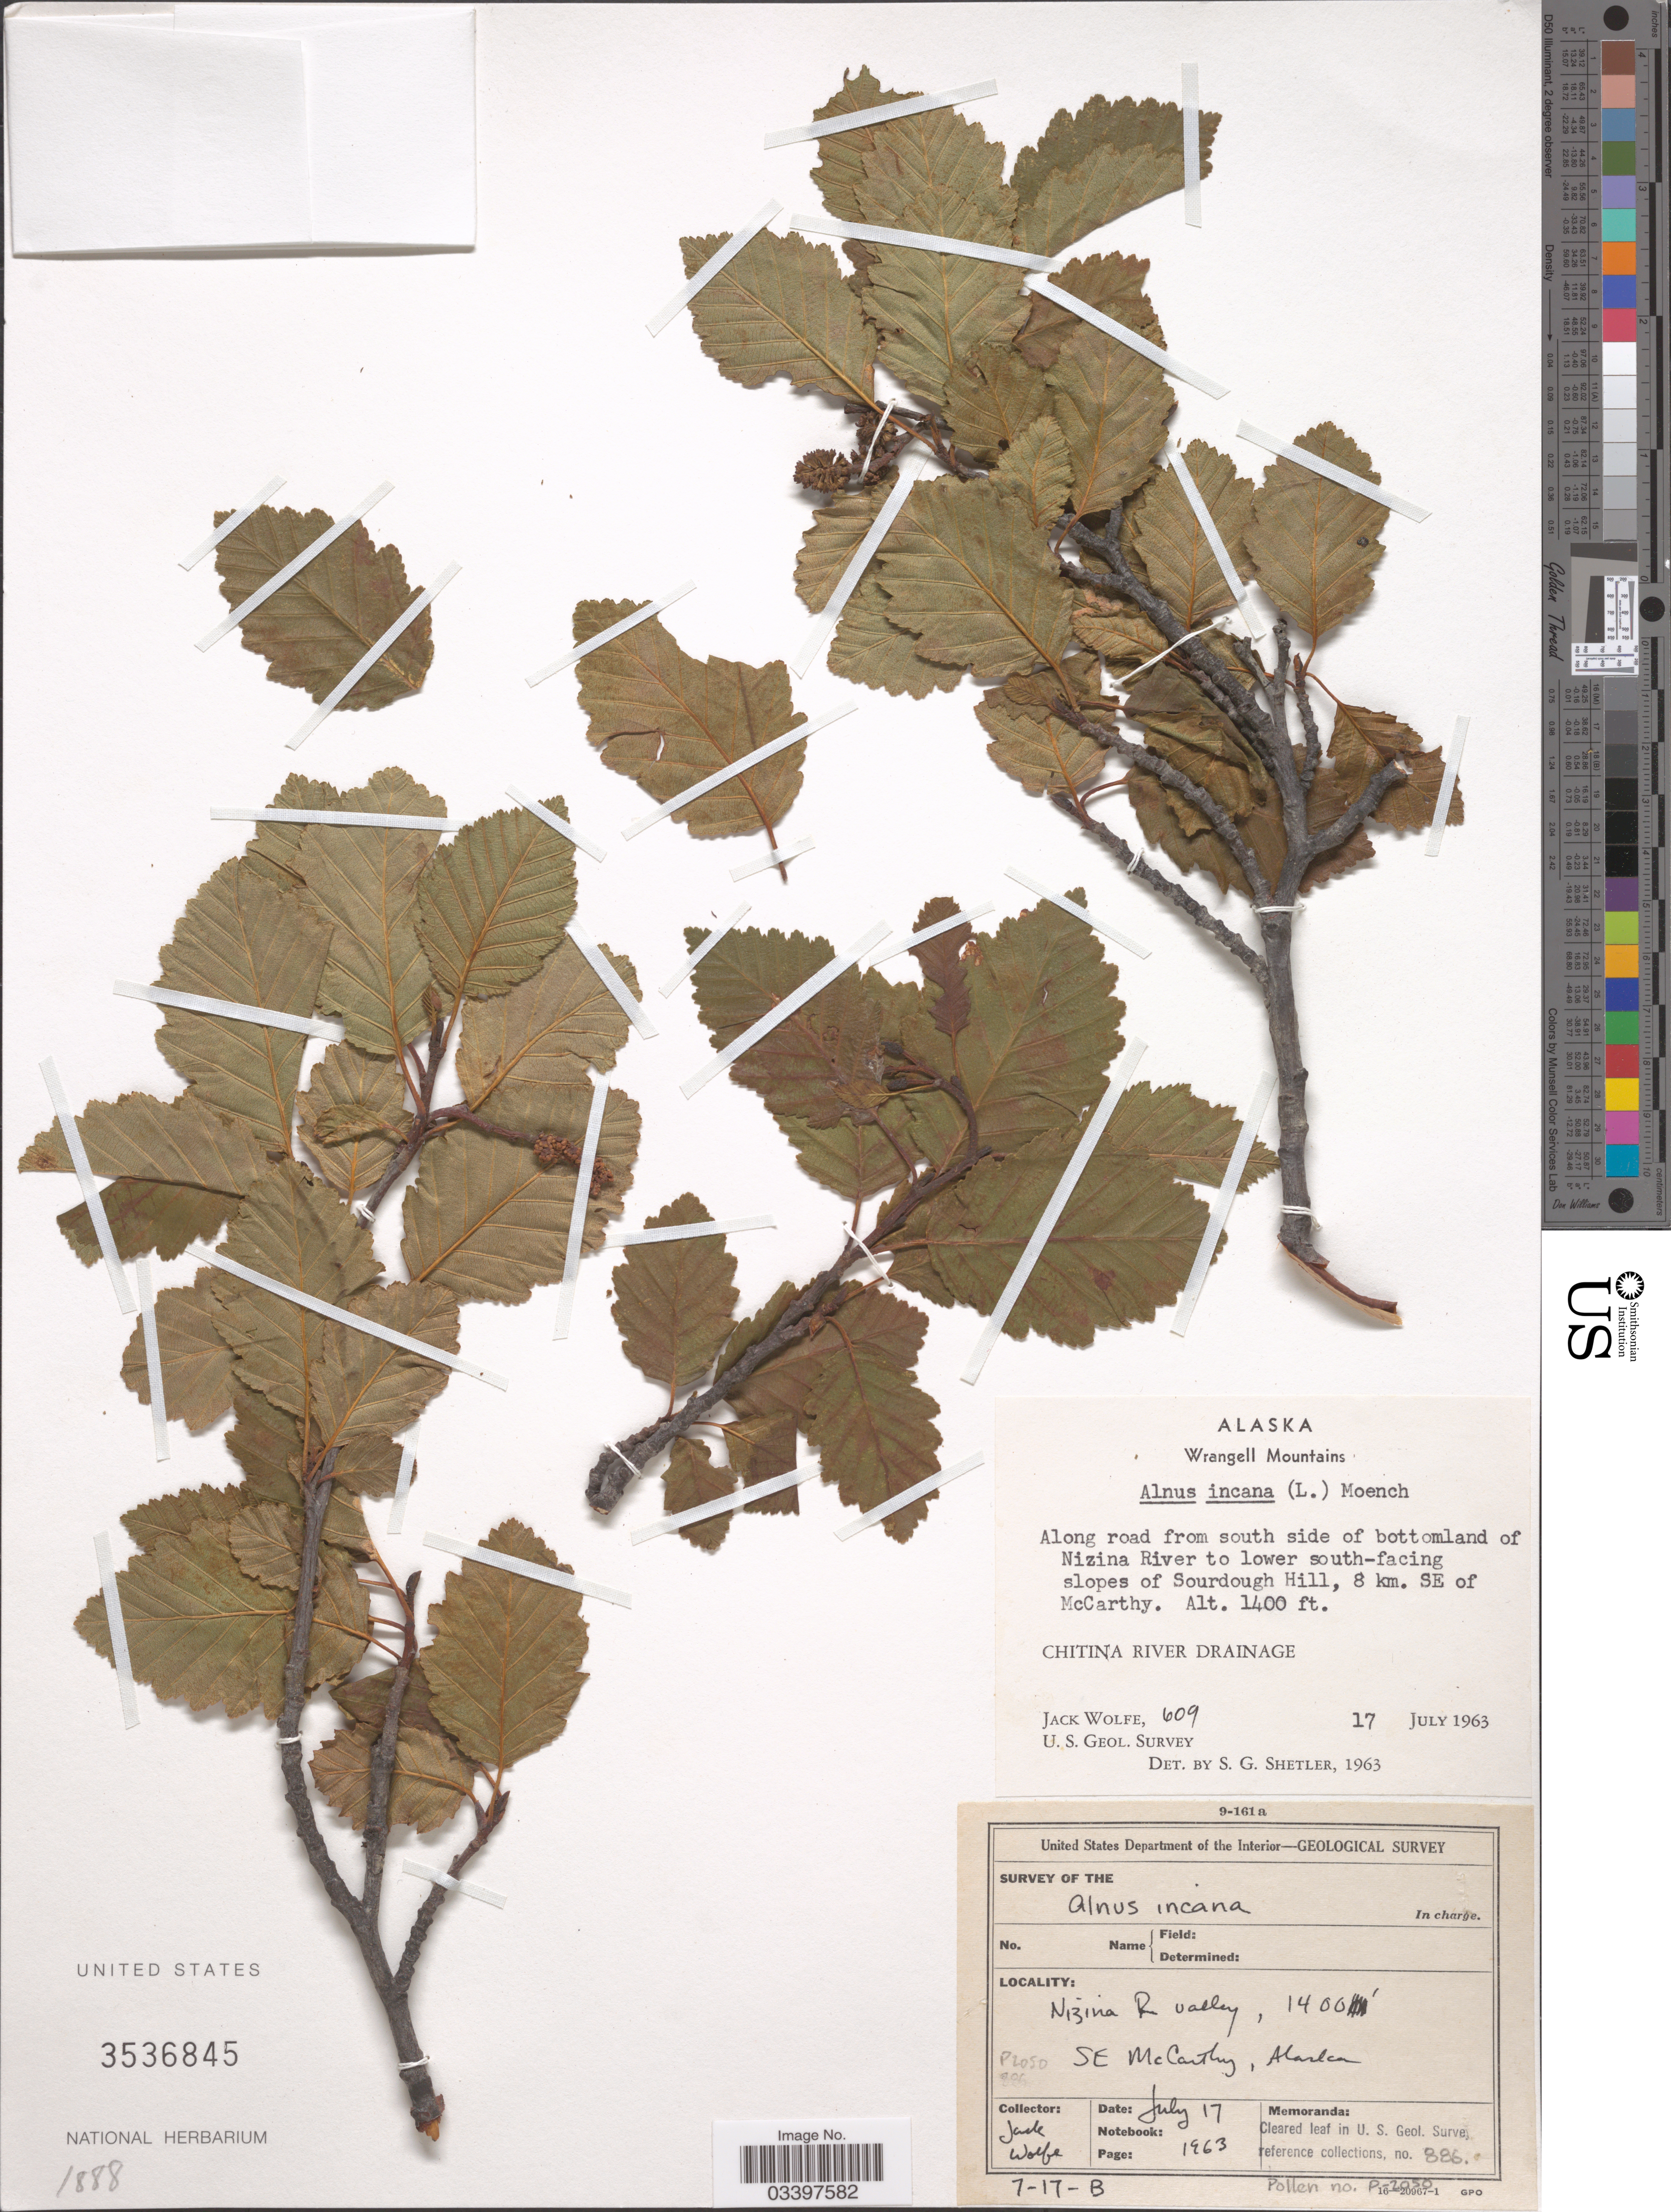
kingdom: Plantae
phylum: Tracheophyta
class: Magnoliopsida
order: Fagales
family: Betulaceae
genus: Alnus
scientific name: Alnus incana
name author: (L.) Moench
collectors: J. Wolfe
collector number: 609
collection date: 1963-07-17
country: United States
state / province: Alaska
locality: Nizina R valley, SE McCarthy. Along road from south side of bottomland of Nizina River to lower south-facing slopes of Sourdough Hill, 8 km. SE of McCarthy. Chitina River Drainage.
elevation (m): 427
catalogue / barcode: US 3536845